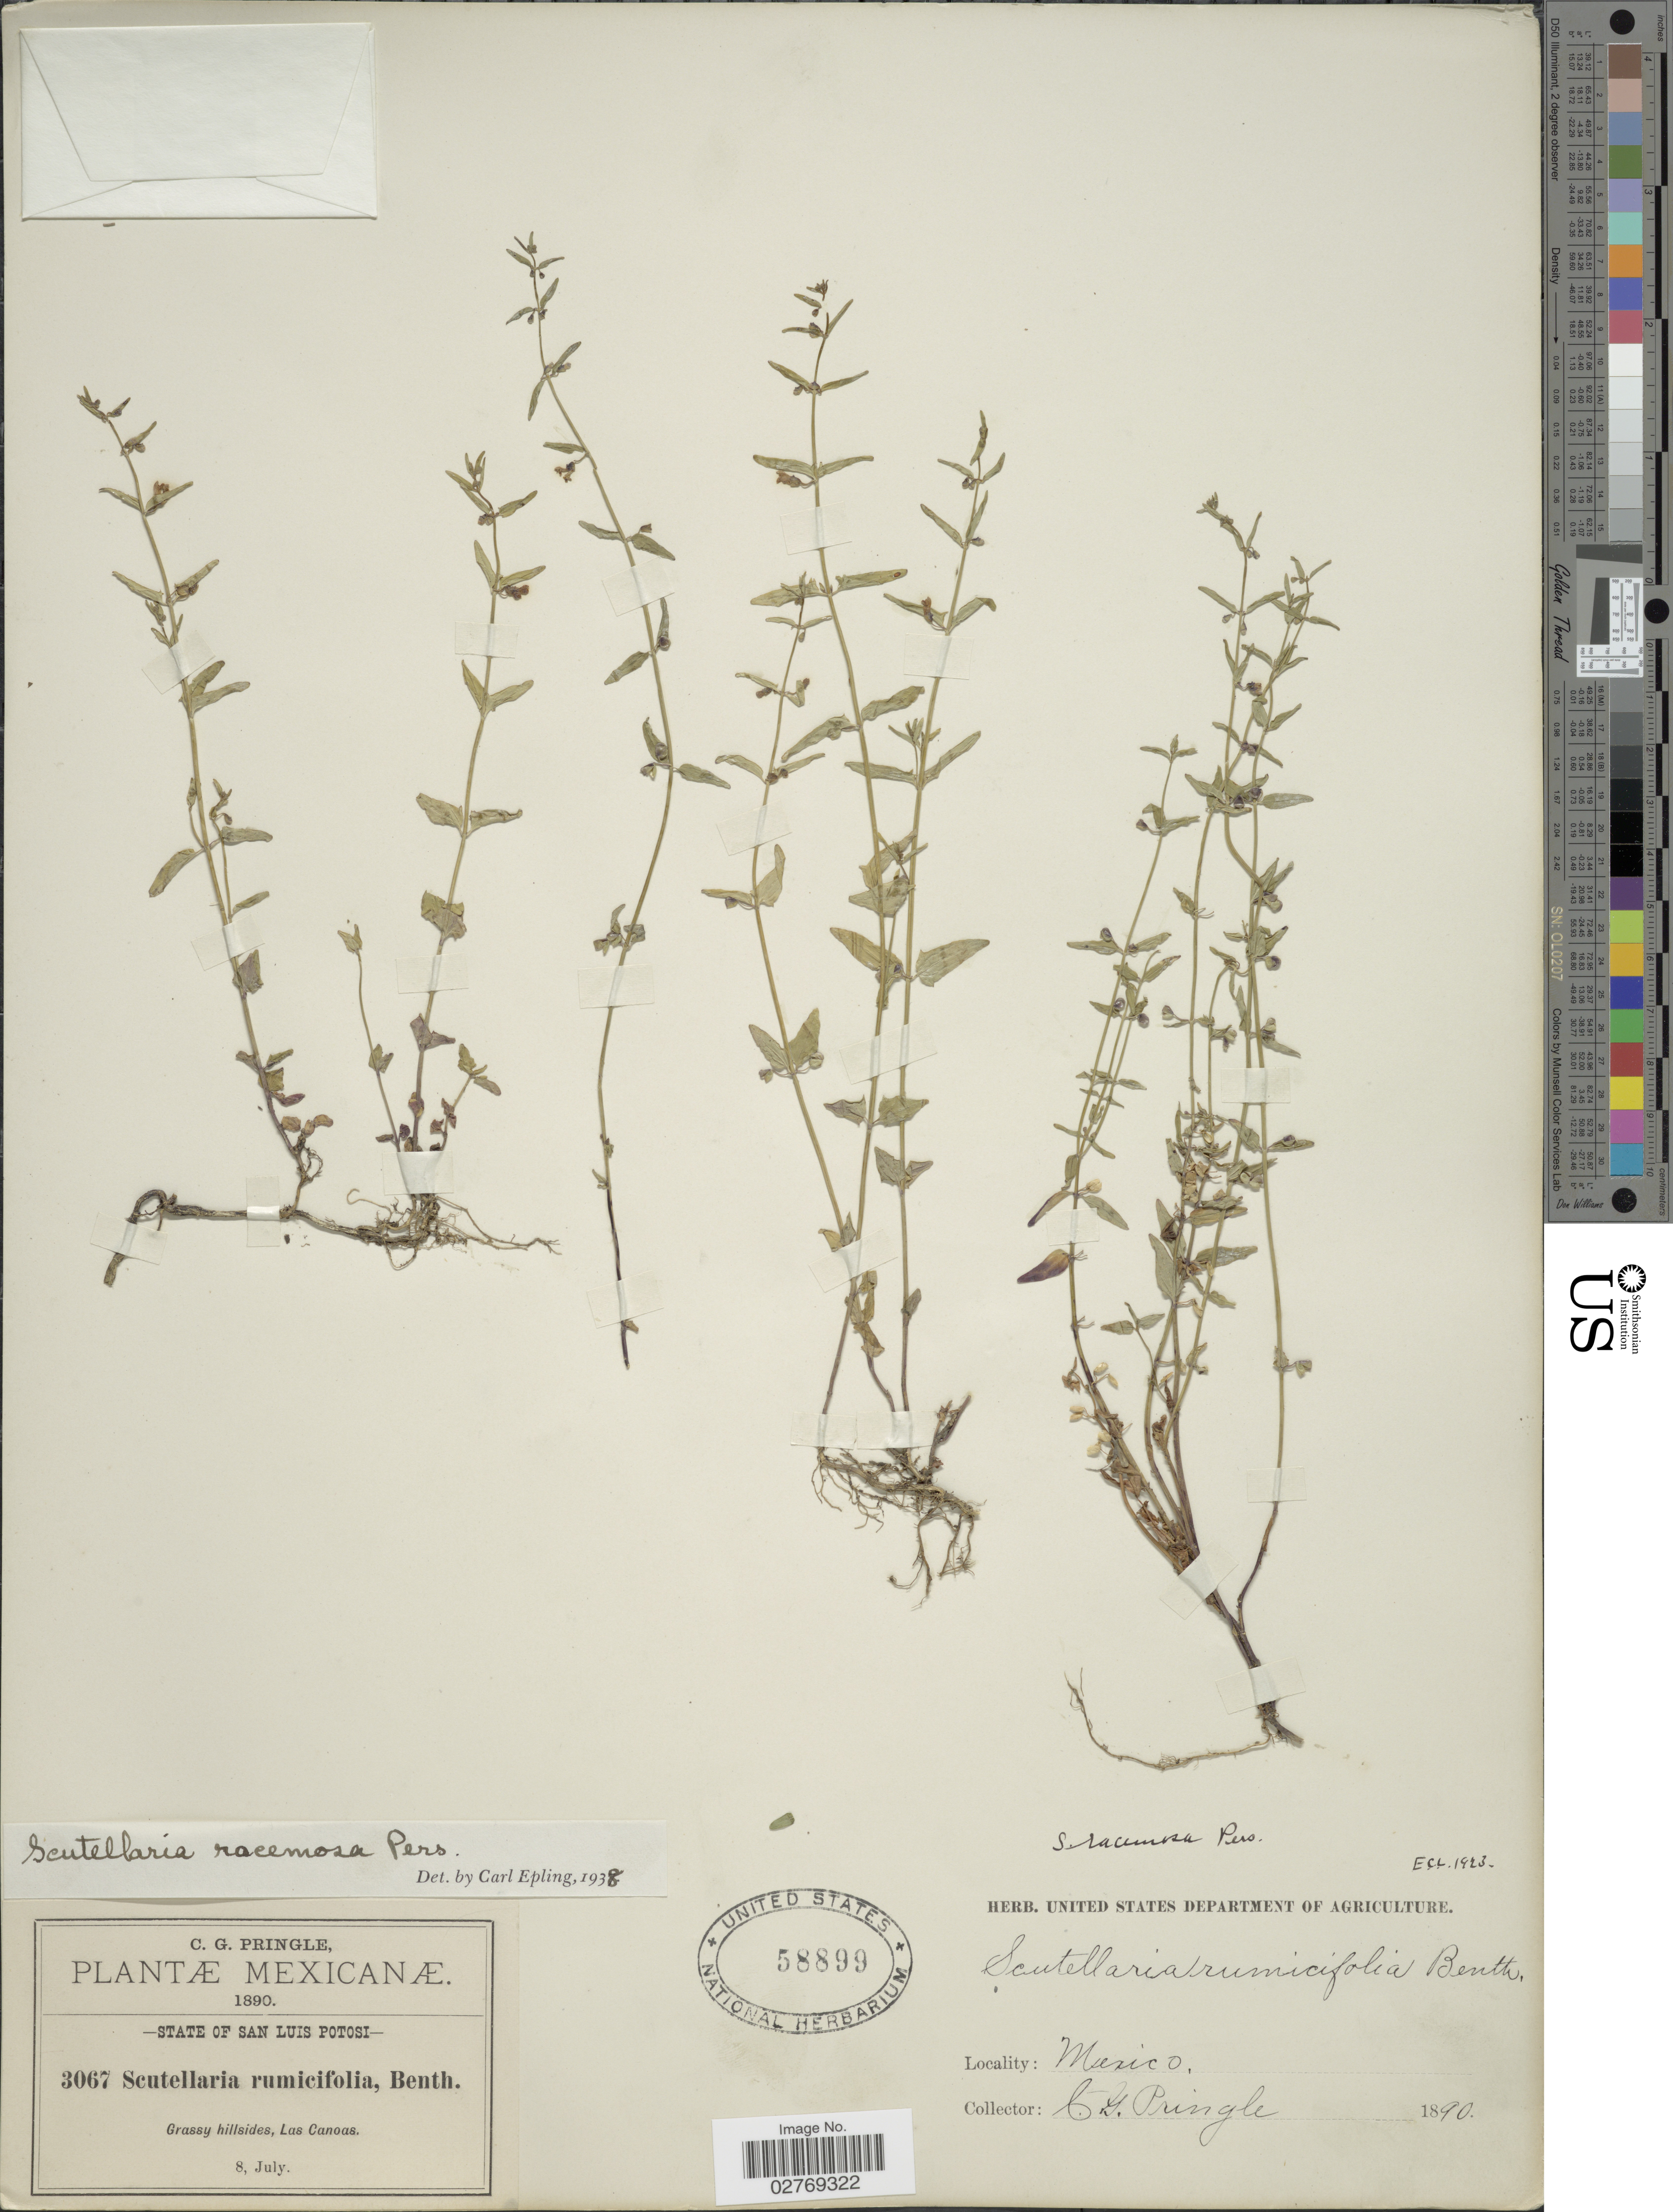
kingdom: Plantae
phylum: Tracheophyta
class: Magnoliopsida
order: Lamiales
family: Lamiaceae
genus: Scutellaria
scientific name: Scutellaria racemosa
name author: Pers.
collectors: C. G. Pringle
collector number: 3067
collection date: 1890-07-08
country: Mexico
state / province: San Luis Potosí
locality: Grassy hillsides, Las Canoas.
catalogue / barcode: US 58899